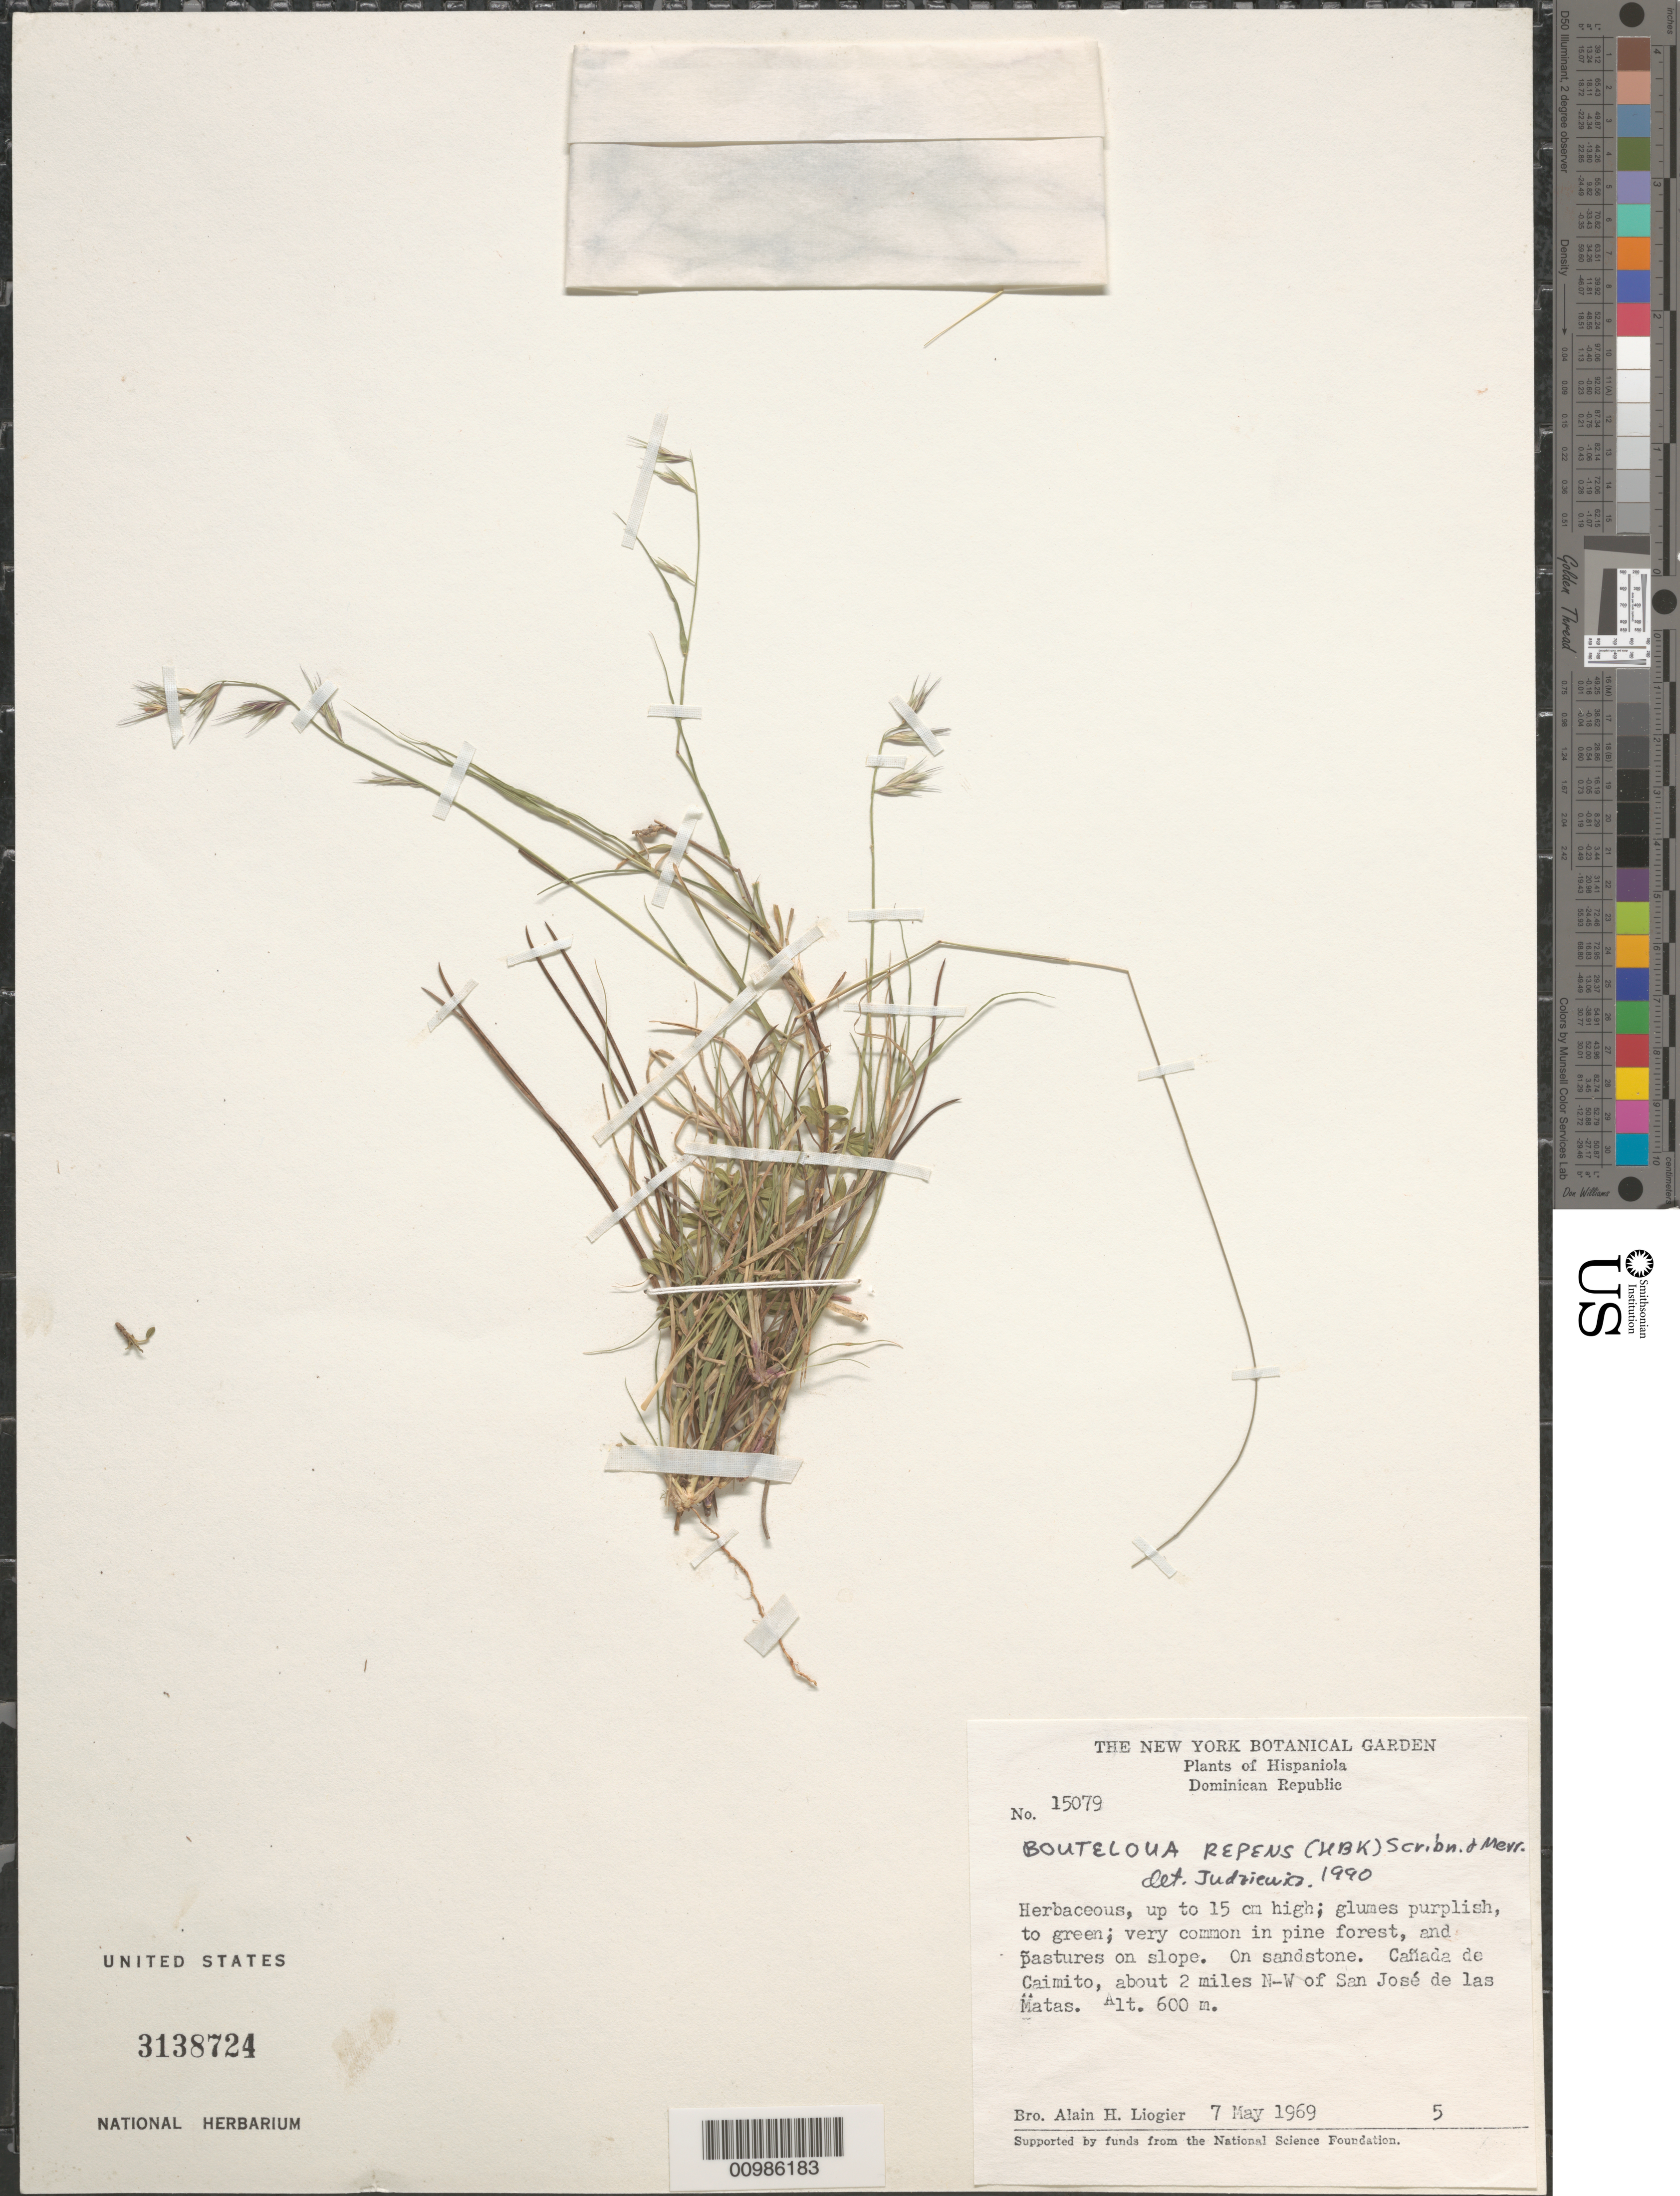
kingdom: Plantae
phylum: Tracheophyta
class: Liliopsida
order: Poales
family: Poaceae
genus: Bouteloua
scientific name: Bouteloua repens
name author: (Kunth) Scribn. & Merr.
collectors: A. H. Liogier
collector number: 15079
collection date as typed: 07 May 1969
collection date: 1969-05-07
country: Dominican Republic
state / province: Santiago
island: Hispaniola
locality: Canada de Caimito, about 2 miles N.W. of San Jose de la Matas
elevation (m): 600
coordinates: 0 N, 0 E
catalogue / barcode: US 3138724